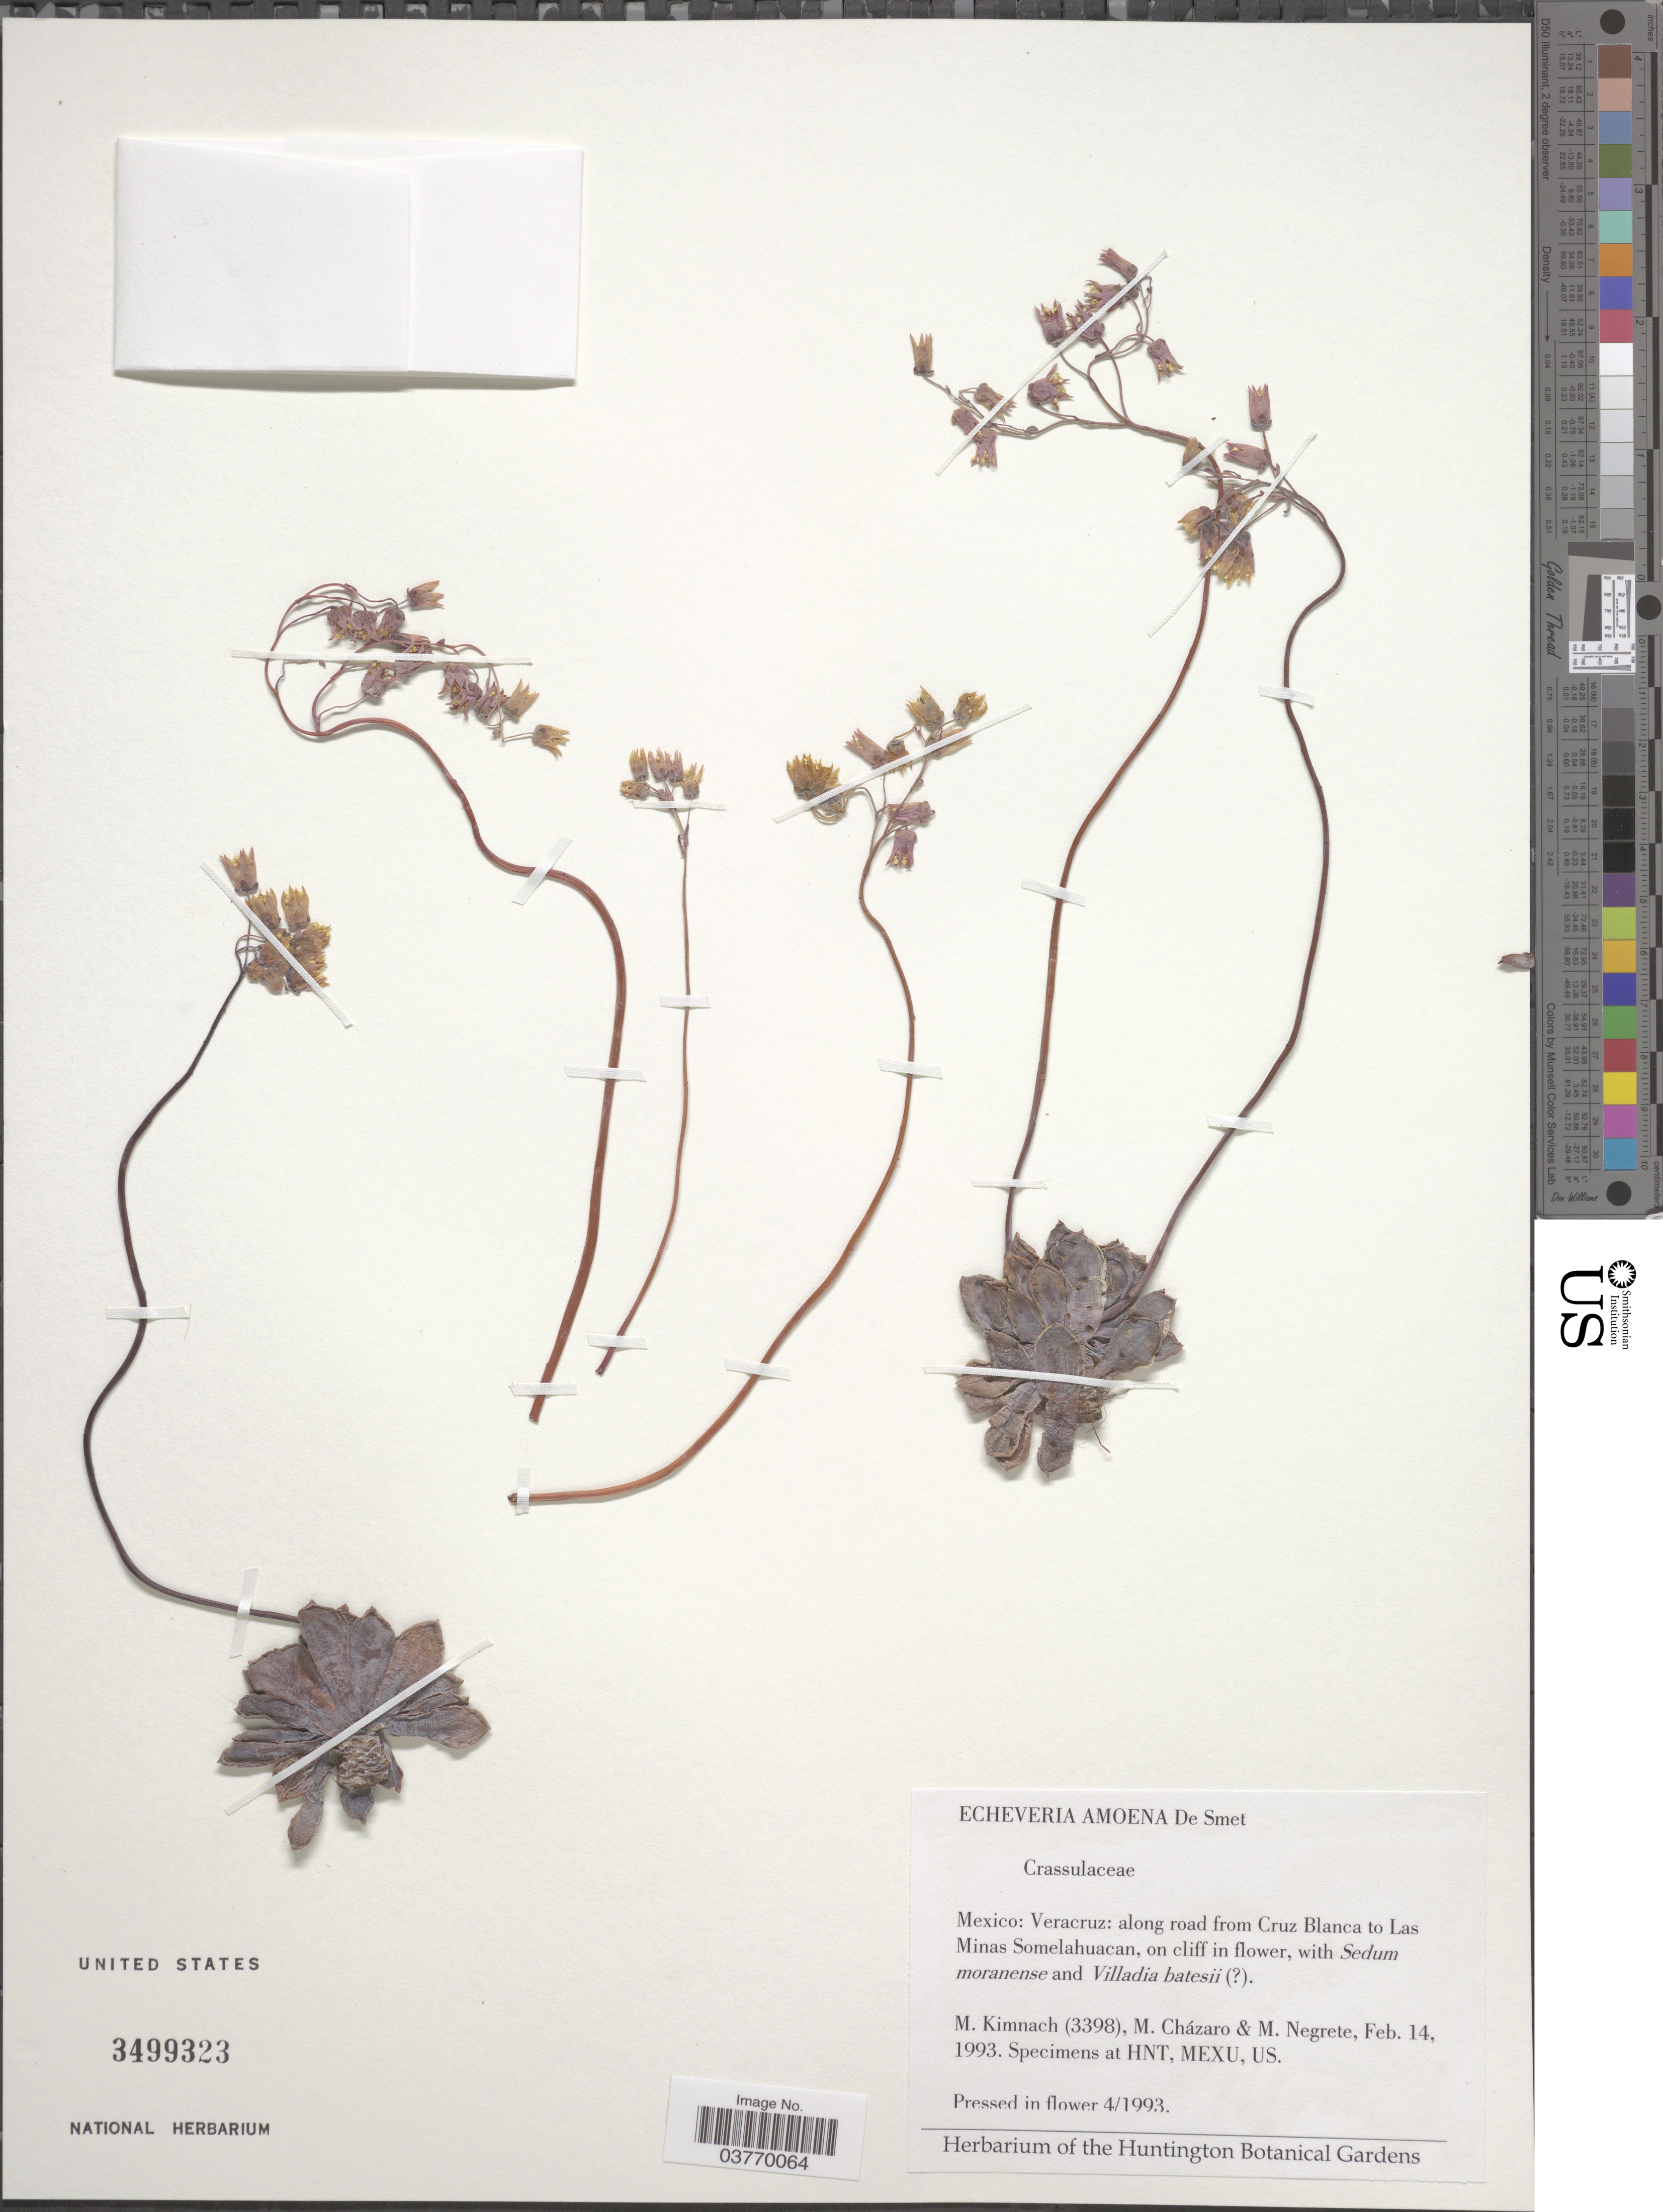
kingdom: Plantae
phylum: Tracheophyta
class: Magnoliopsida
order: Saxifragales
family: Crassulaceae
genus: Echeveria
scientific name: Echeveria amoena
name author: Y. De Smet ex É. Morren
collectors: M. W. Kimnach, M. Chazaro & M. Negrete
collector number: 3398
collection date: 1993-02-14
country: Mexico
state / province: Veracruz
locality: Veracruz: along road from Cruz Blanca to Las Minas Somelahuacan.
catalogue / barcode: US 3499323